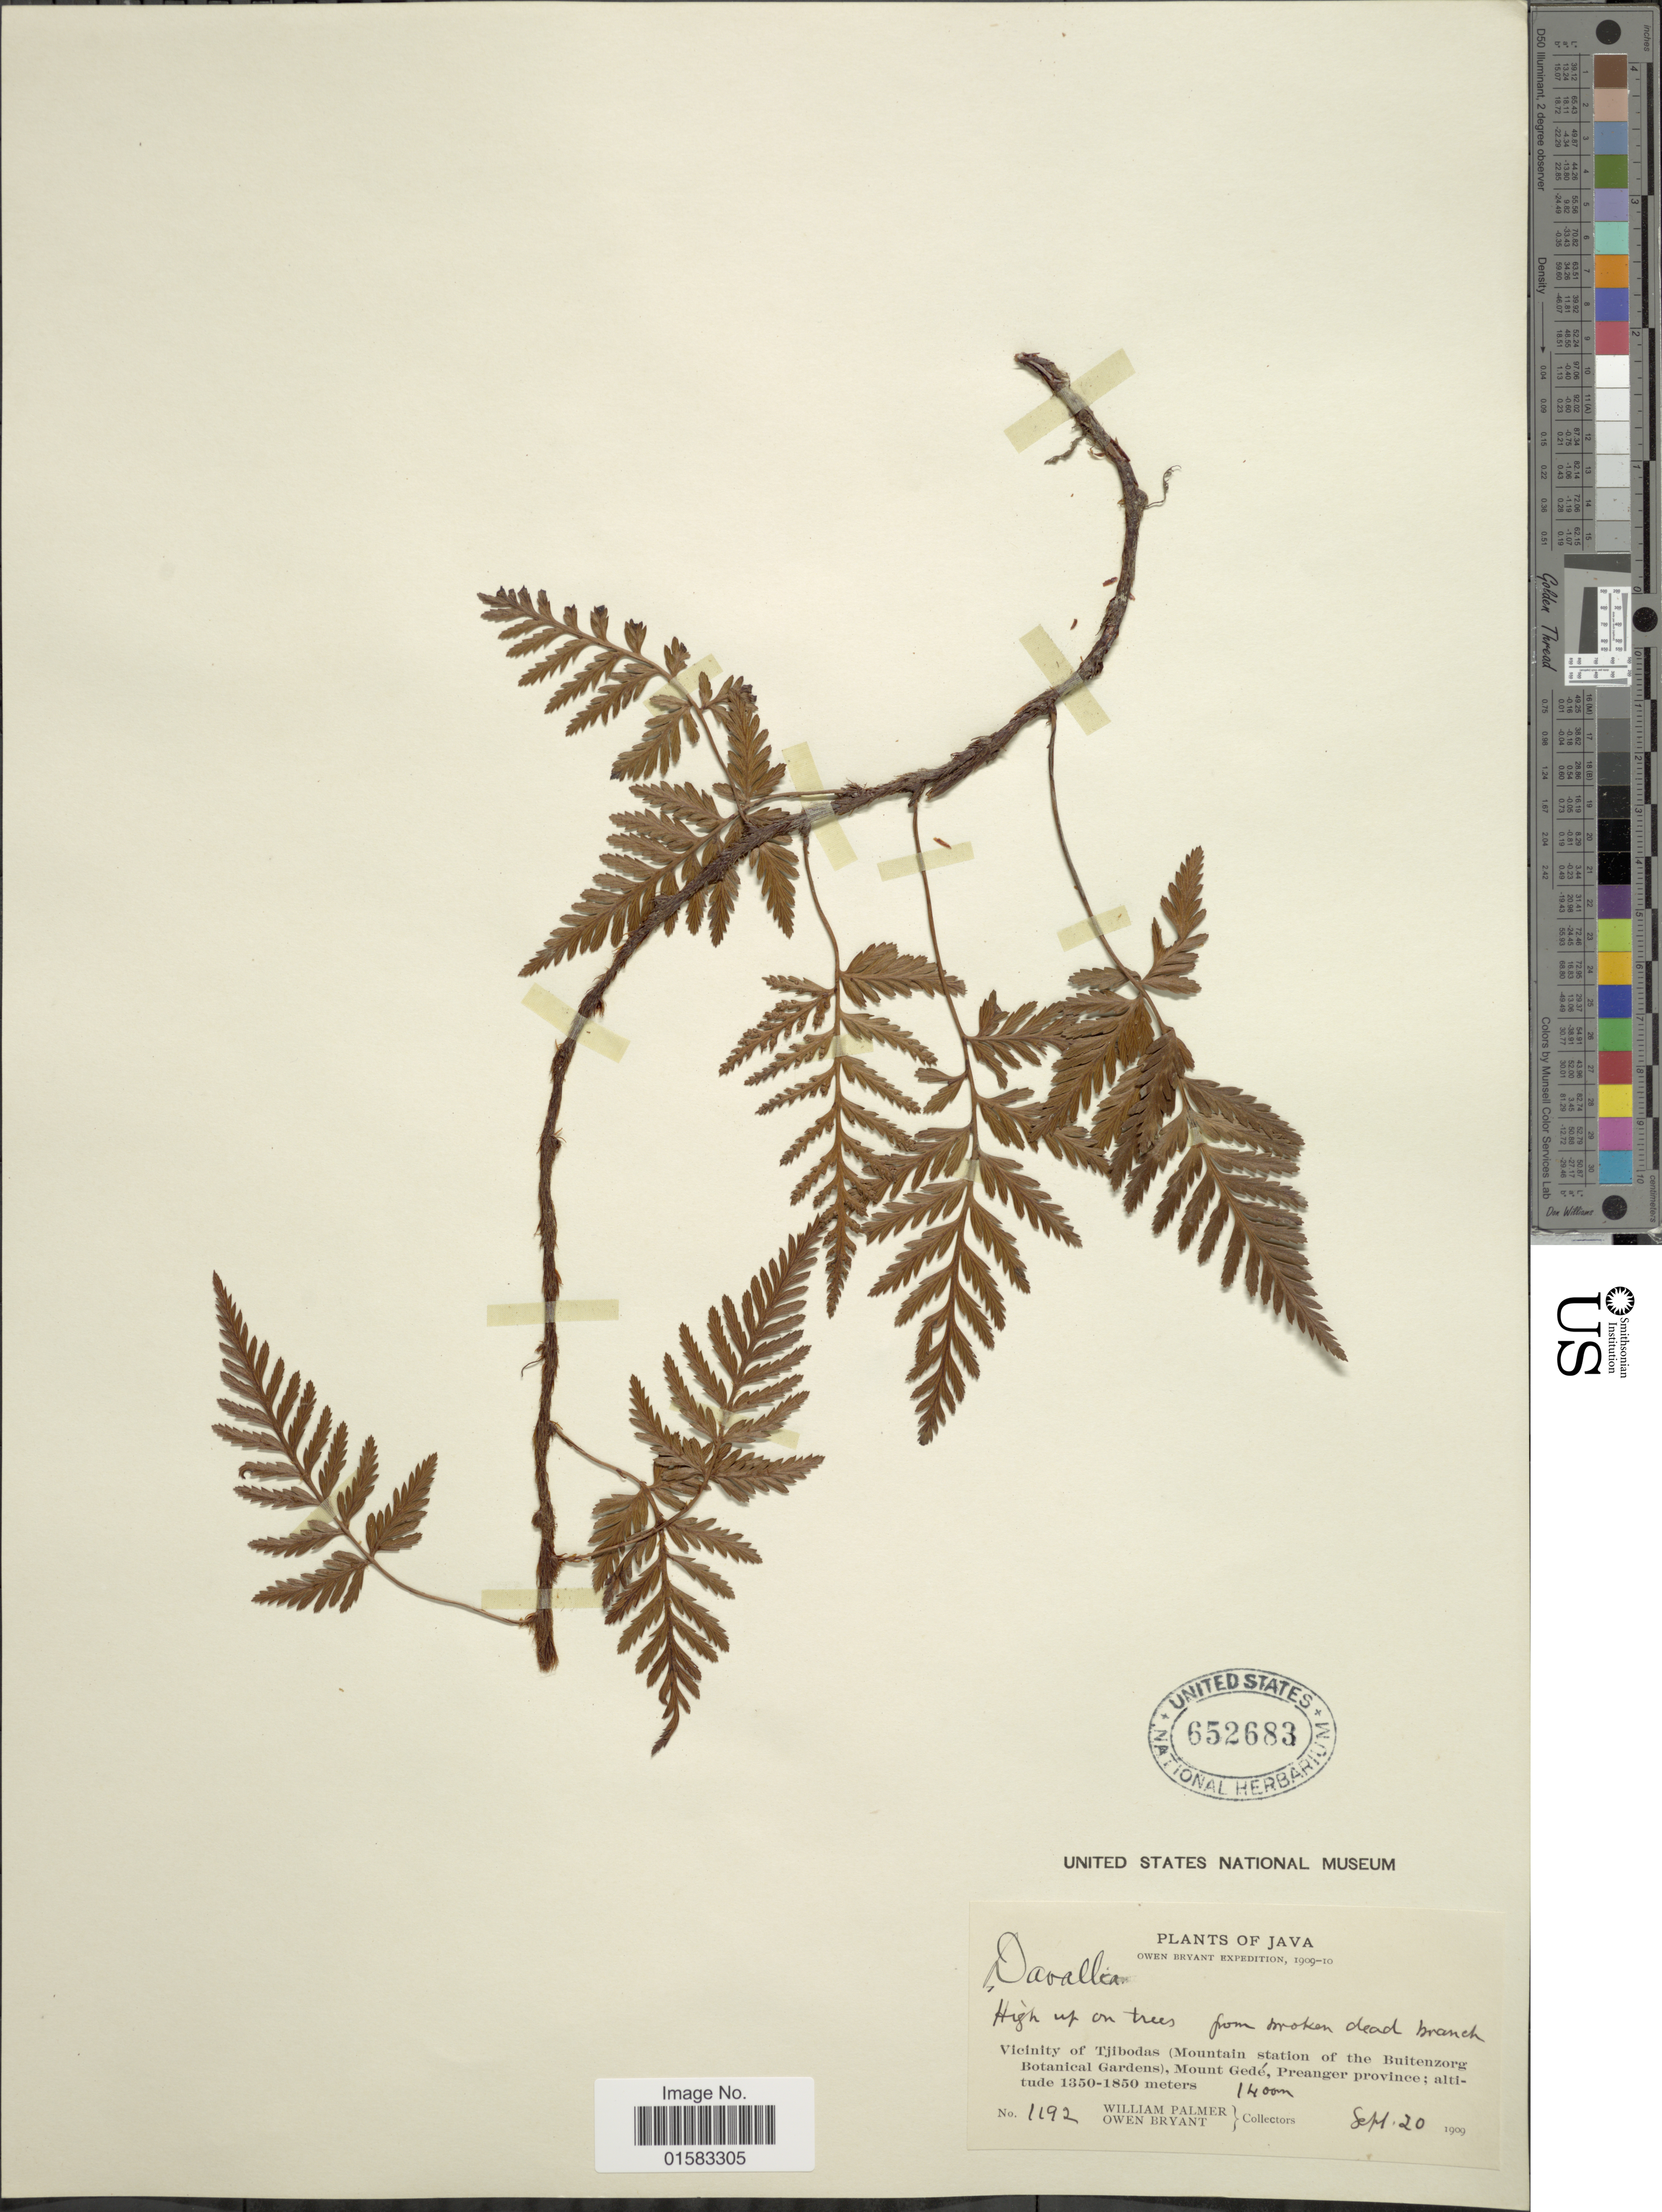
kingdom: Plantae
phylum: Tracheophyta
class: Polypodiopsida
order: Polypodiales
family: Davalliaceae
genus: Davallia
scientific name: Davallia repens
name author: (L. f.) Kuhn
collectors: W. Palmer & O. Bryant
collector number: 1192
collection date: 1909-08-20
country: Indonesia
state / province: Java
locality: Vicinity of Tjobodas (Mountain station of the Buitenzorg Botanical Gardens), Mount Gedeh, Preanger province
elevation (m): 1400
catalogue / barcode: US 652683